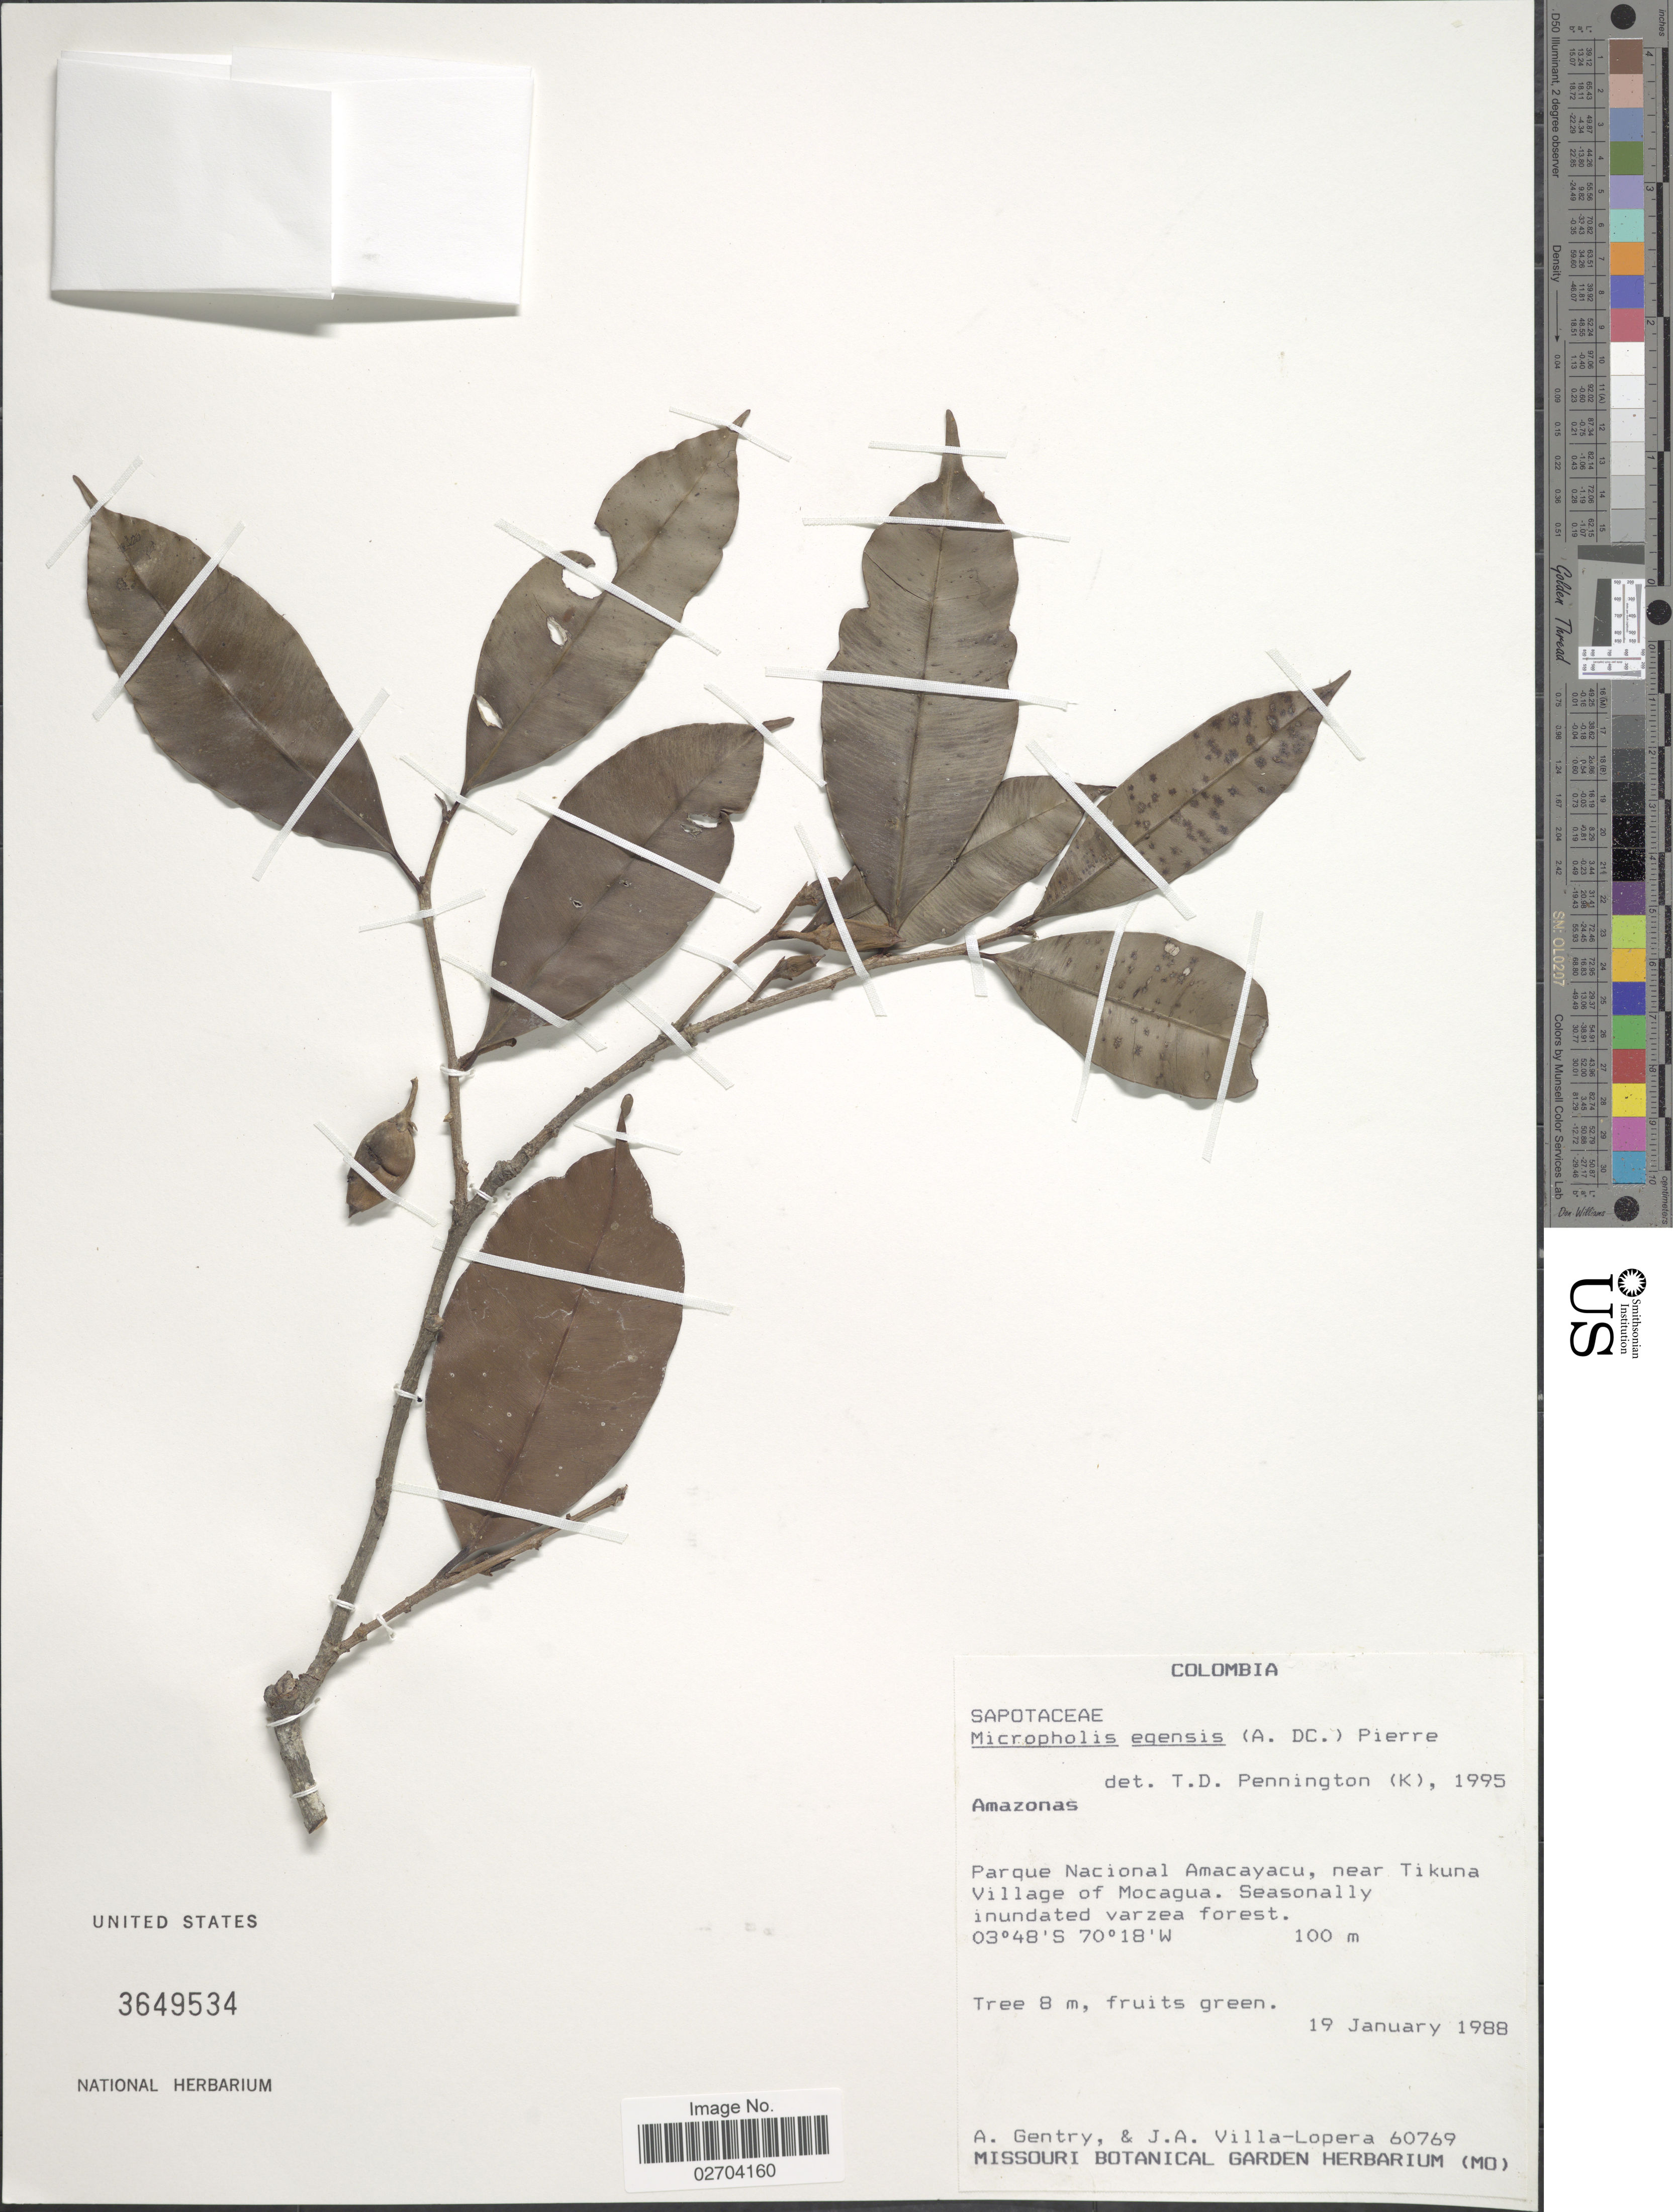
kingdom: Plantae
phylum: Tracheophyta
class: Magnoliopsida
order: Ericales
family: Sapotaceae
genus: Micropholis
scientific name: Micropholis egensis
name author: (A. DC.) Pierre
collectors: A. H. Gentry & J. Villa-Lopera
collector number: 60769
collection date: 1988-01-19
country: Colombia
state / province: Amazônas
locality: Amazonas, Parque Nacional Amacayacu, near Tikuna Village of Mocagua.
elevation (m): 100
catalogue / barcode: US 3649534